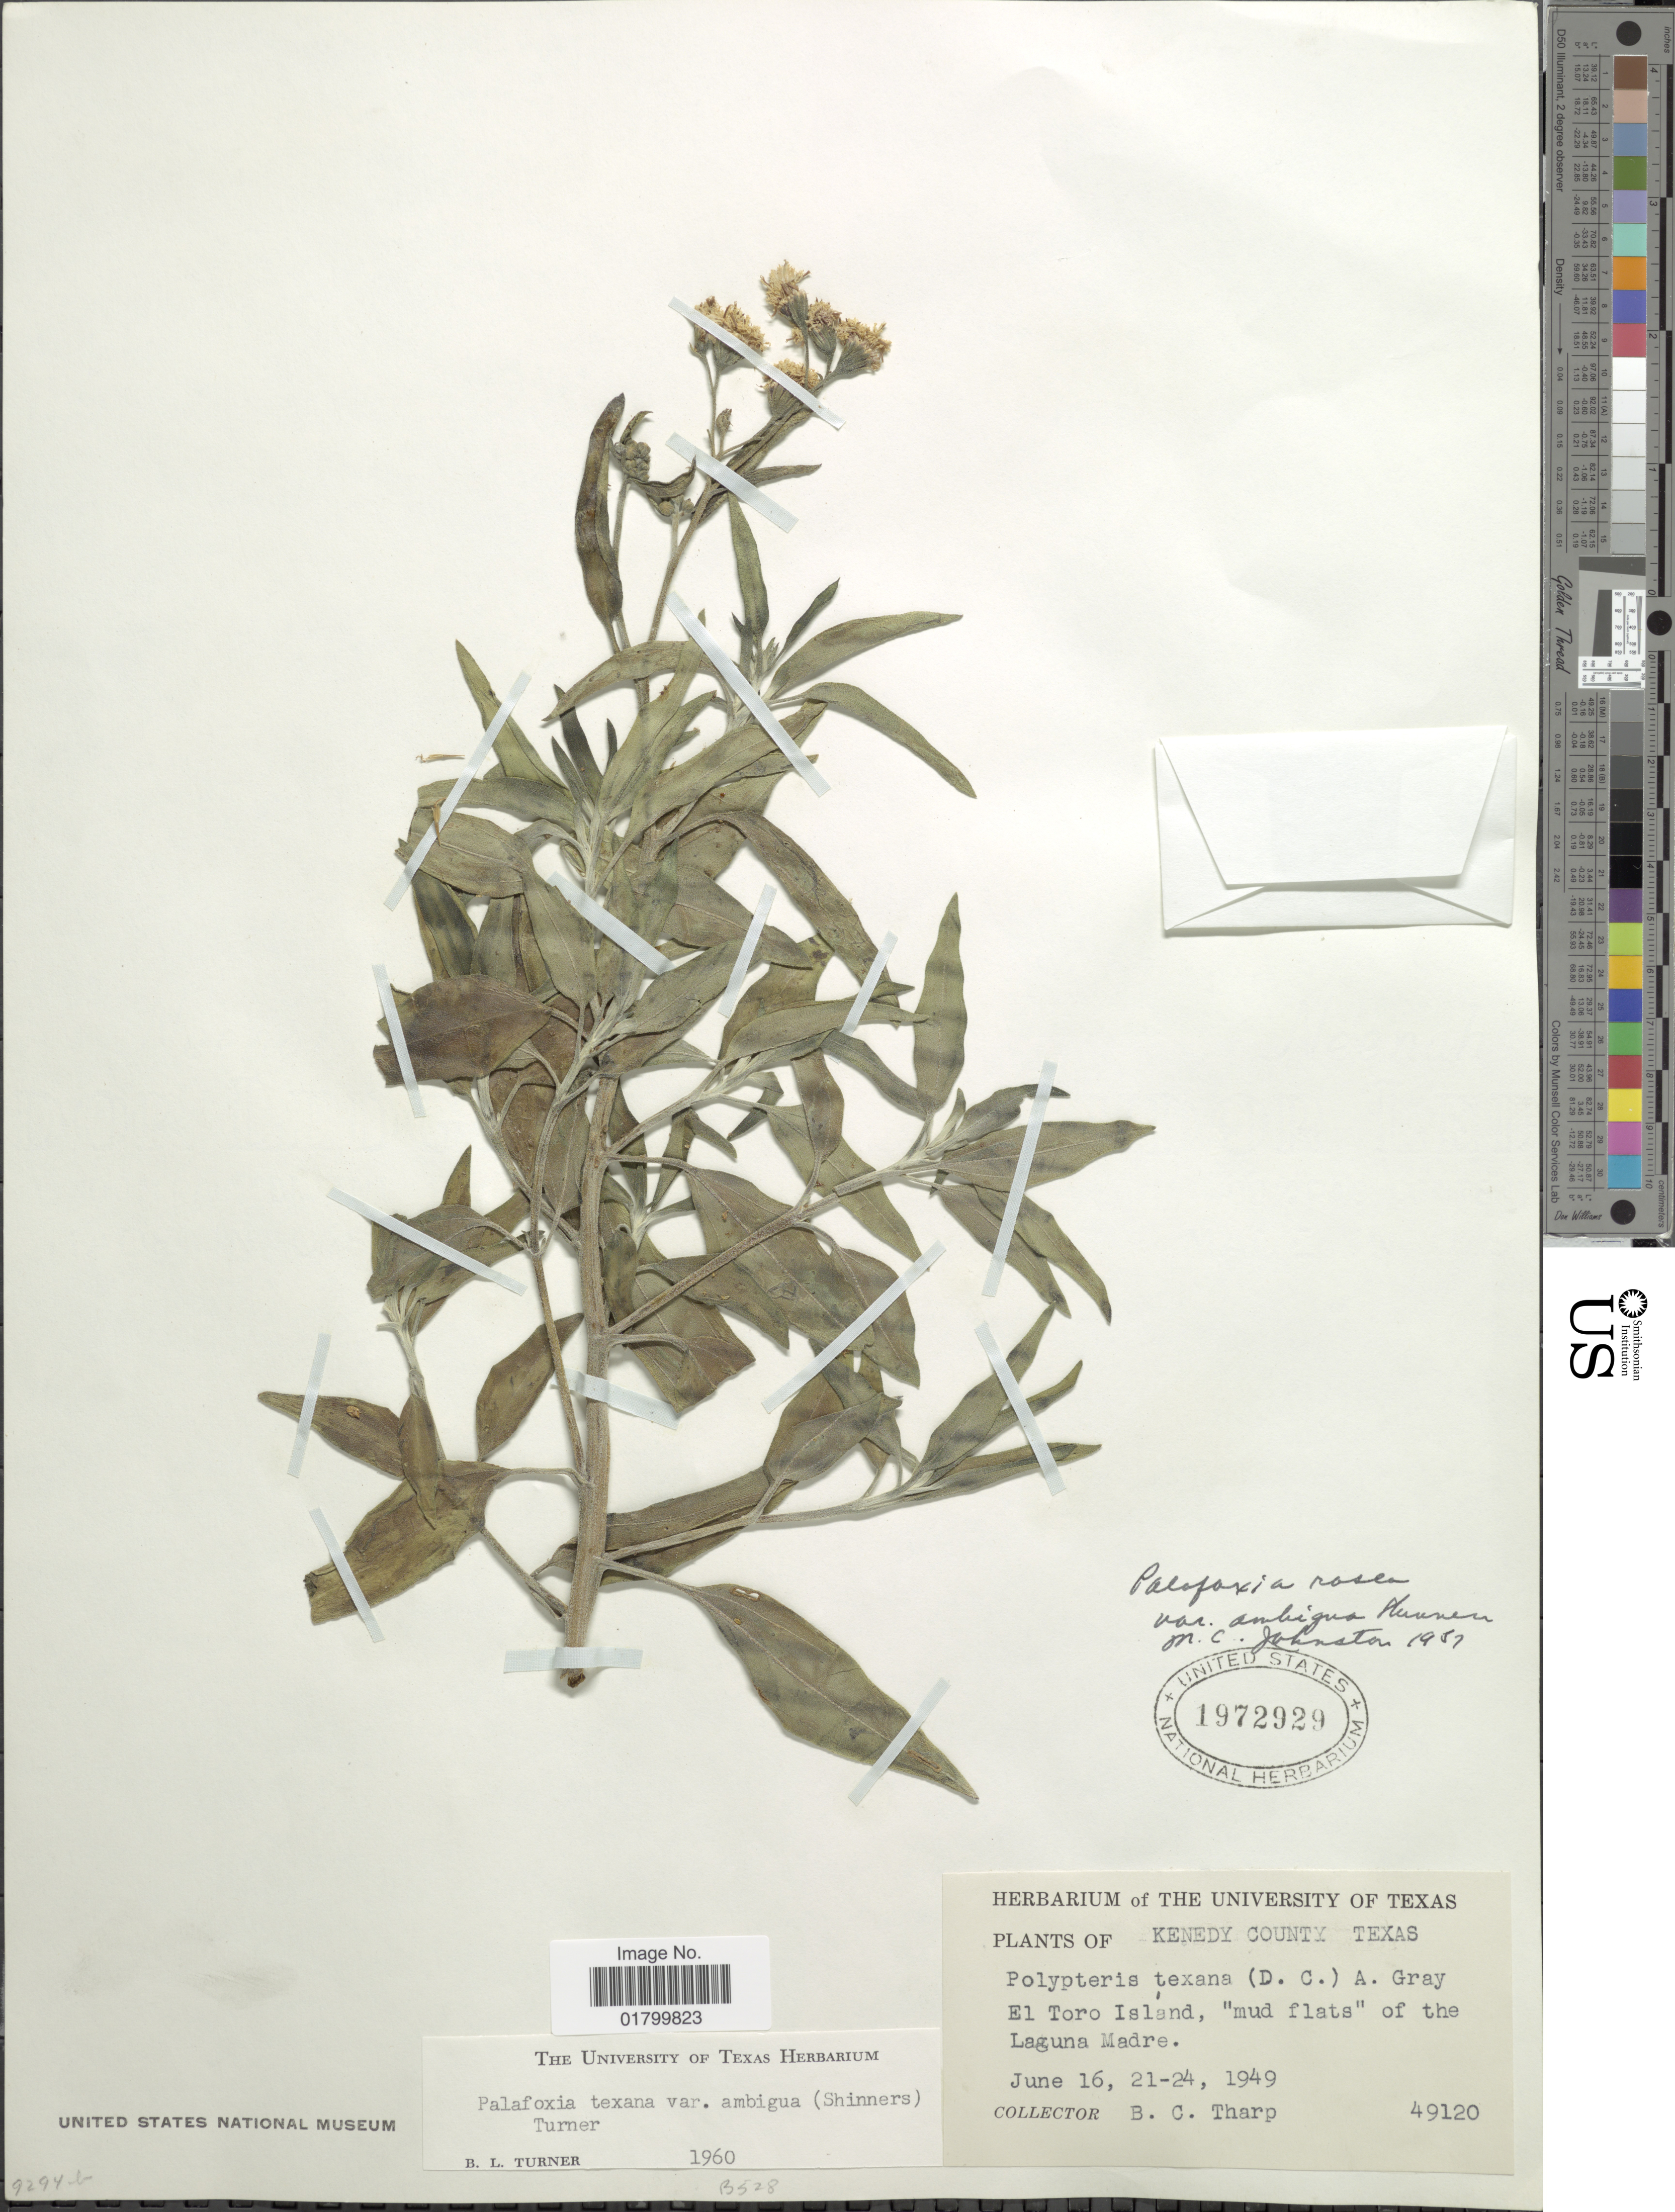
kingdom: Plantae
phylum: Tracheophyta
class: Magnoliopsida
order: Asterales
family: Asteraceae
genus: Palafoxia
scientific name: Palafoxia texana var. ambigua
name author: (Shinners) B.L. Turner & M.I. Morris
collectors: B. C. Tharp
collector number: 49120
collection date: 1949-06-16/1949-06-24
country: United States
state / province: Texas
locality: Kenedy County, Texas, El Toro Island, "mud flats" of the Laguna Madre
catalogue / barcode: US 1972929